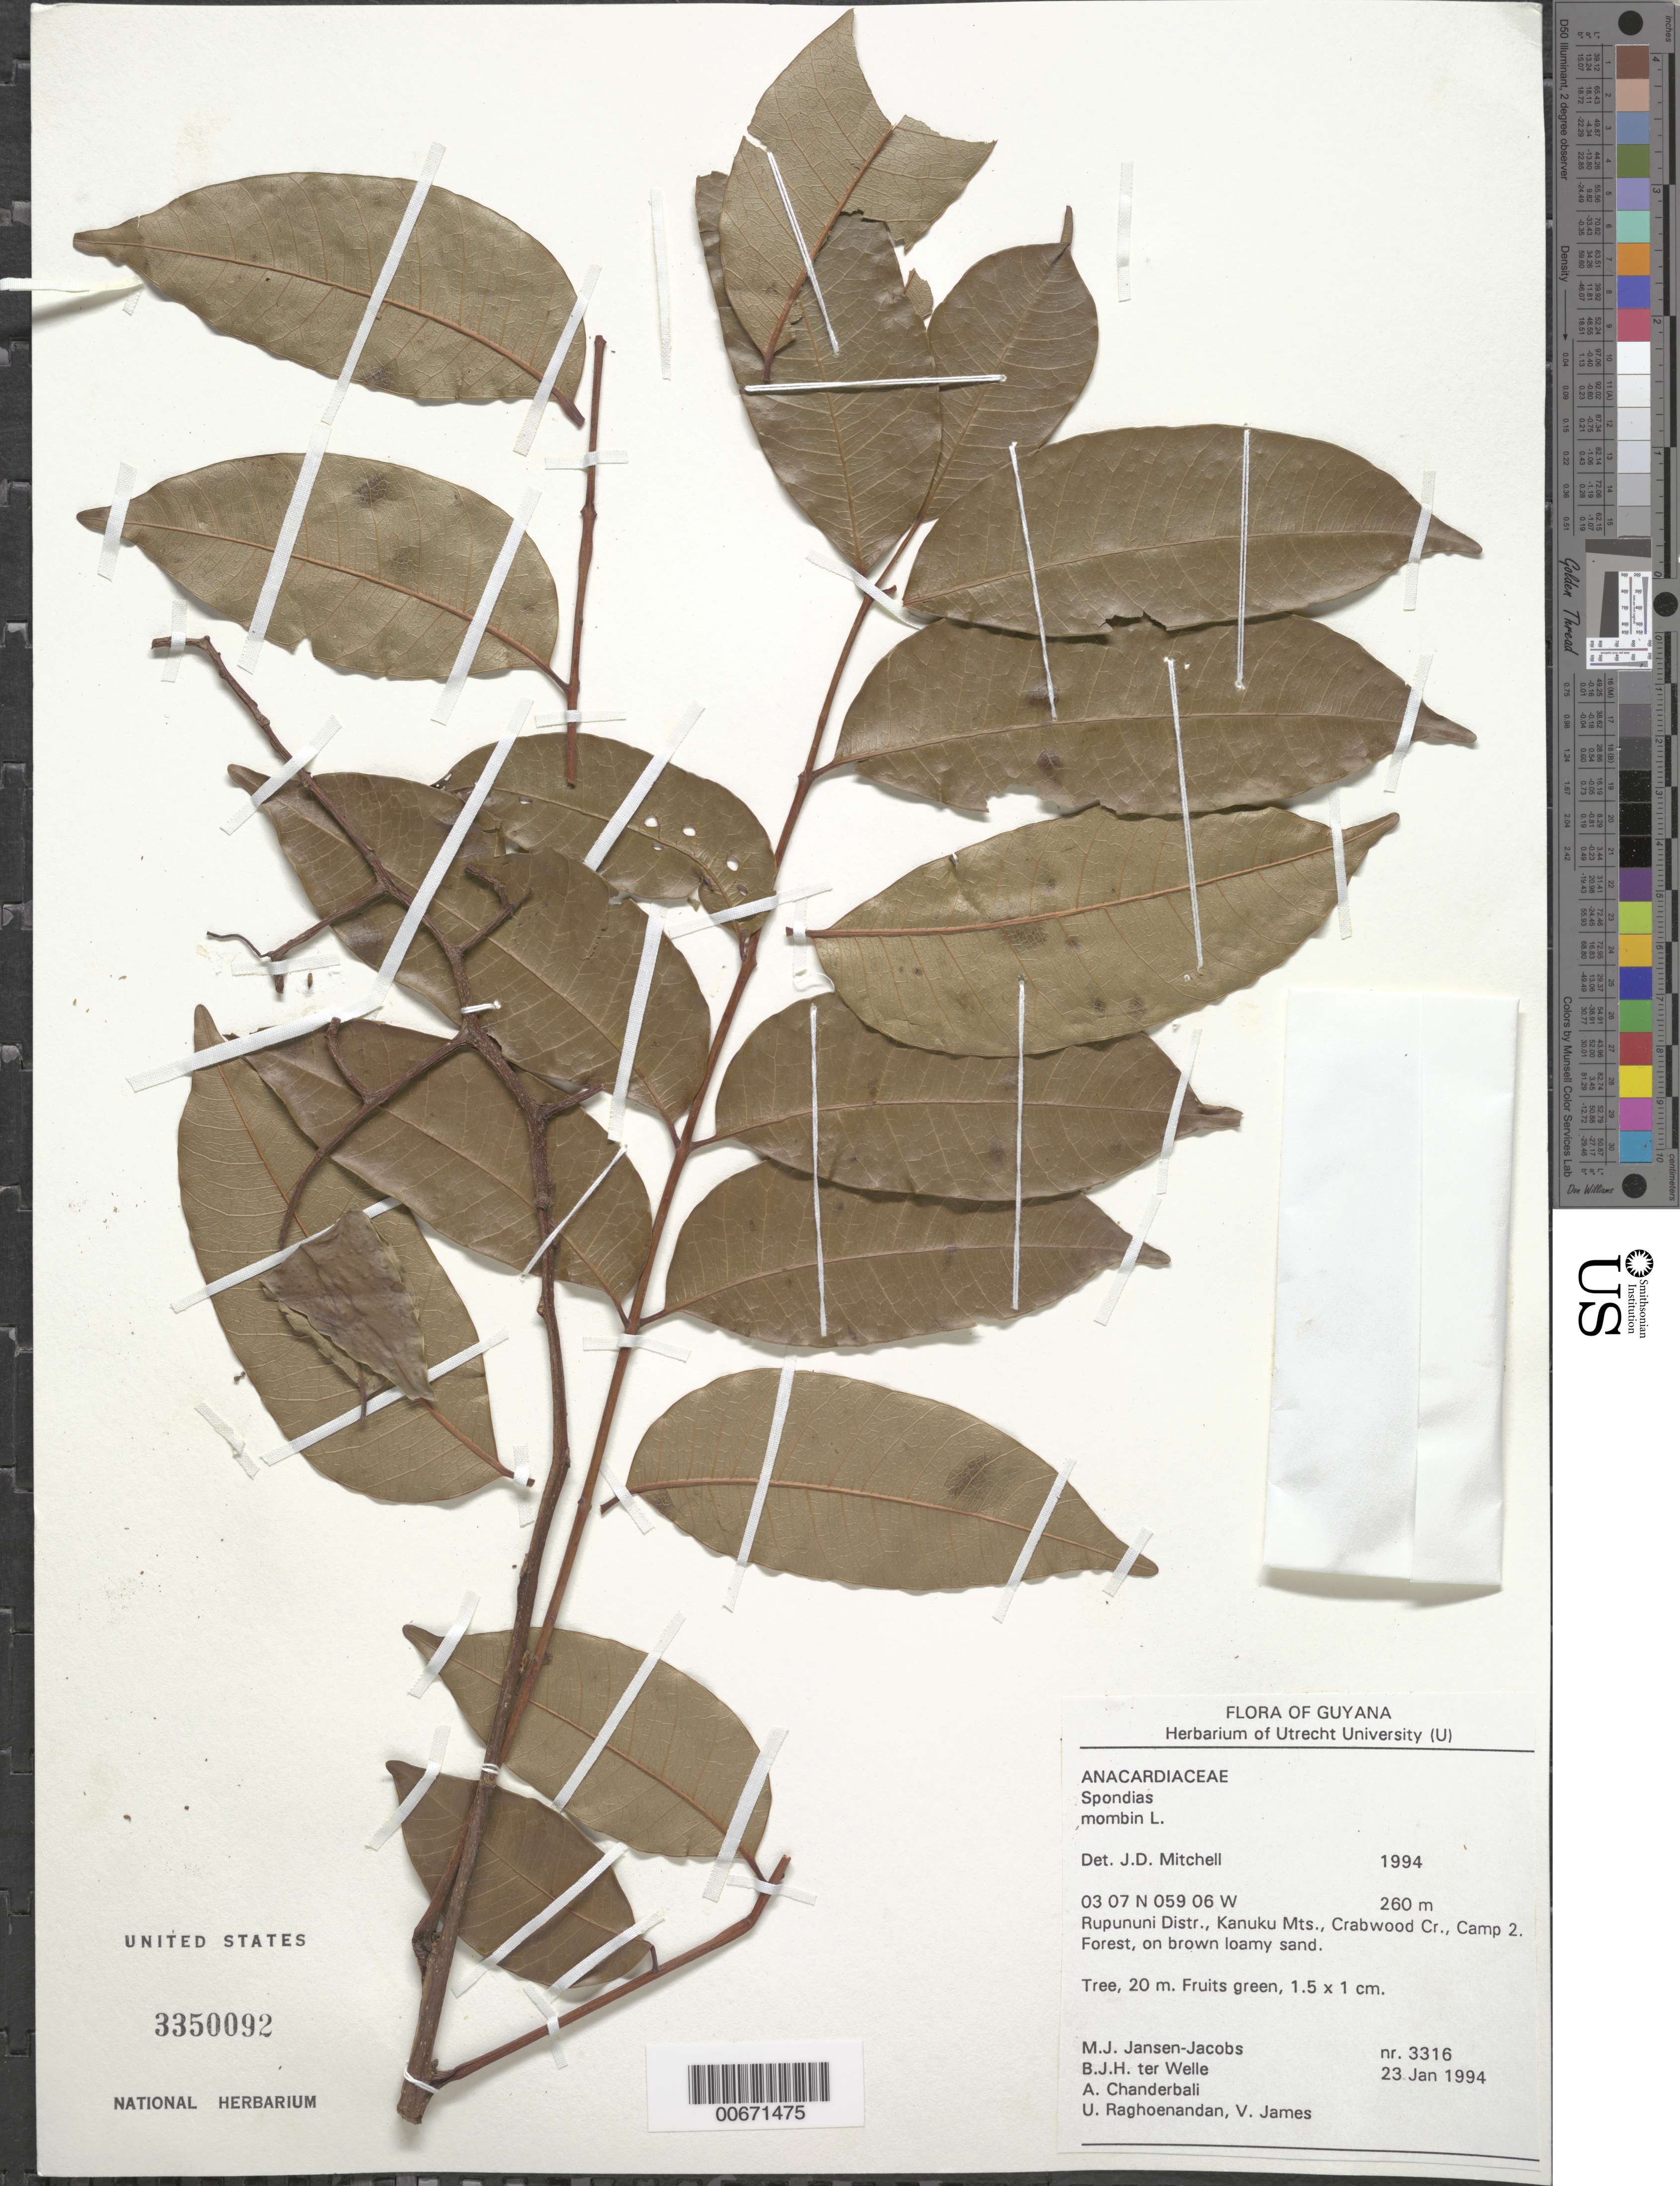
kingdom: Plantae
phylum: Tracheophyta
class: Magnoliopsida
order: Sapindales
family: Anacardiaceae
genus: Spondias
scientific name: Spondias mombin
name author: L.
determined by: Mitchell, John D.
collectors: M. J. Jansen-Jacobs, B. Welle, A. S. Chanderbali, U. Raghoenandan & V. James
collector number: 3316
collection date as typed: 23-Jan-94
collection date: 1994-01-23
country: Guyana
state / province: U. Takutu-U. Essequibo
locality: Crabwood Cr., Camp 2, Kanuku Mts., Rupununi District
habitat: Forest, on brown loamy sand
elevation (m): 260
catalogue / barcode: US 3350092